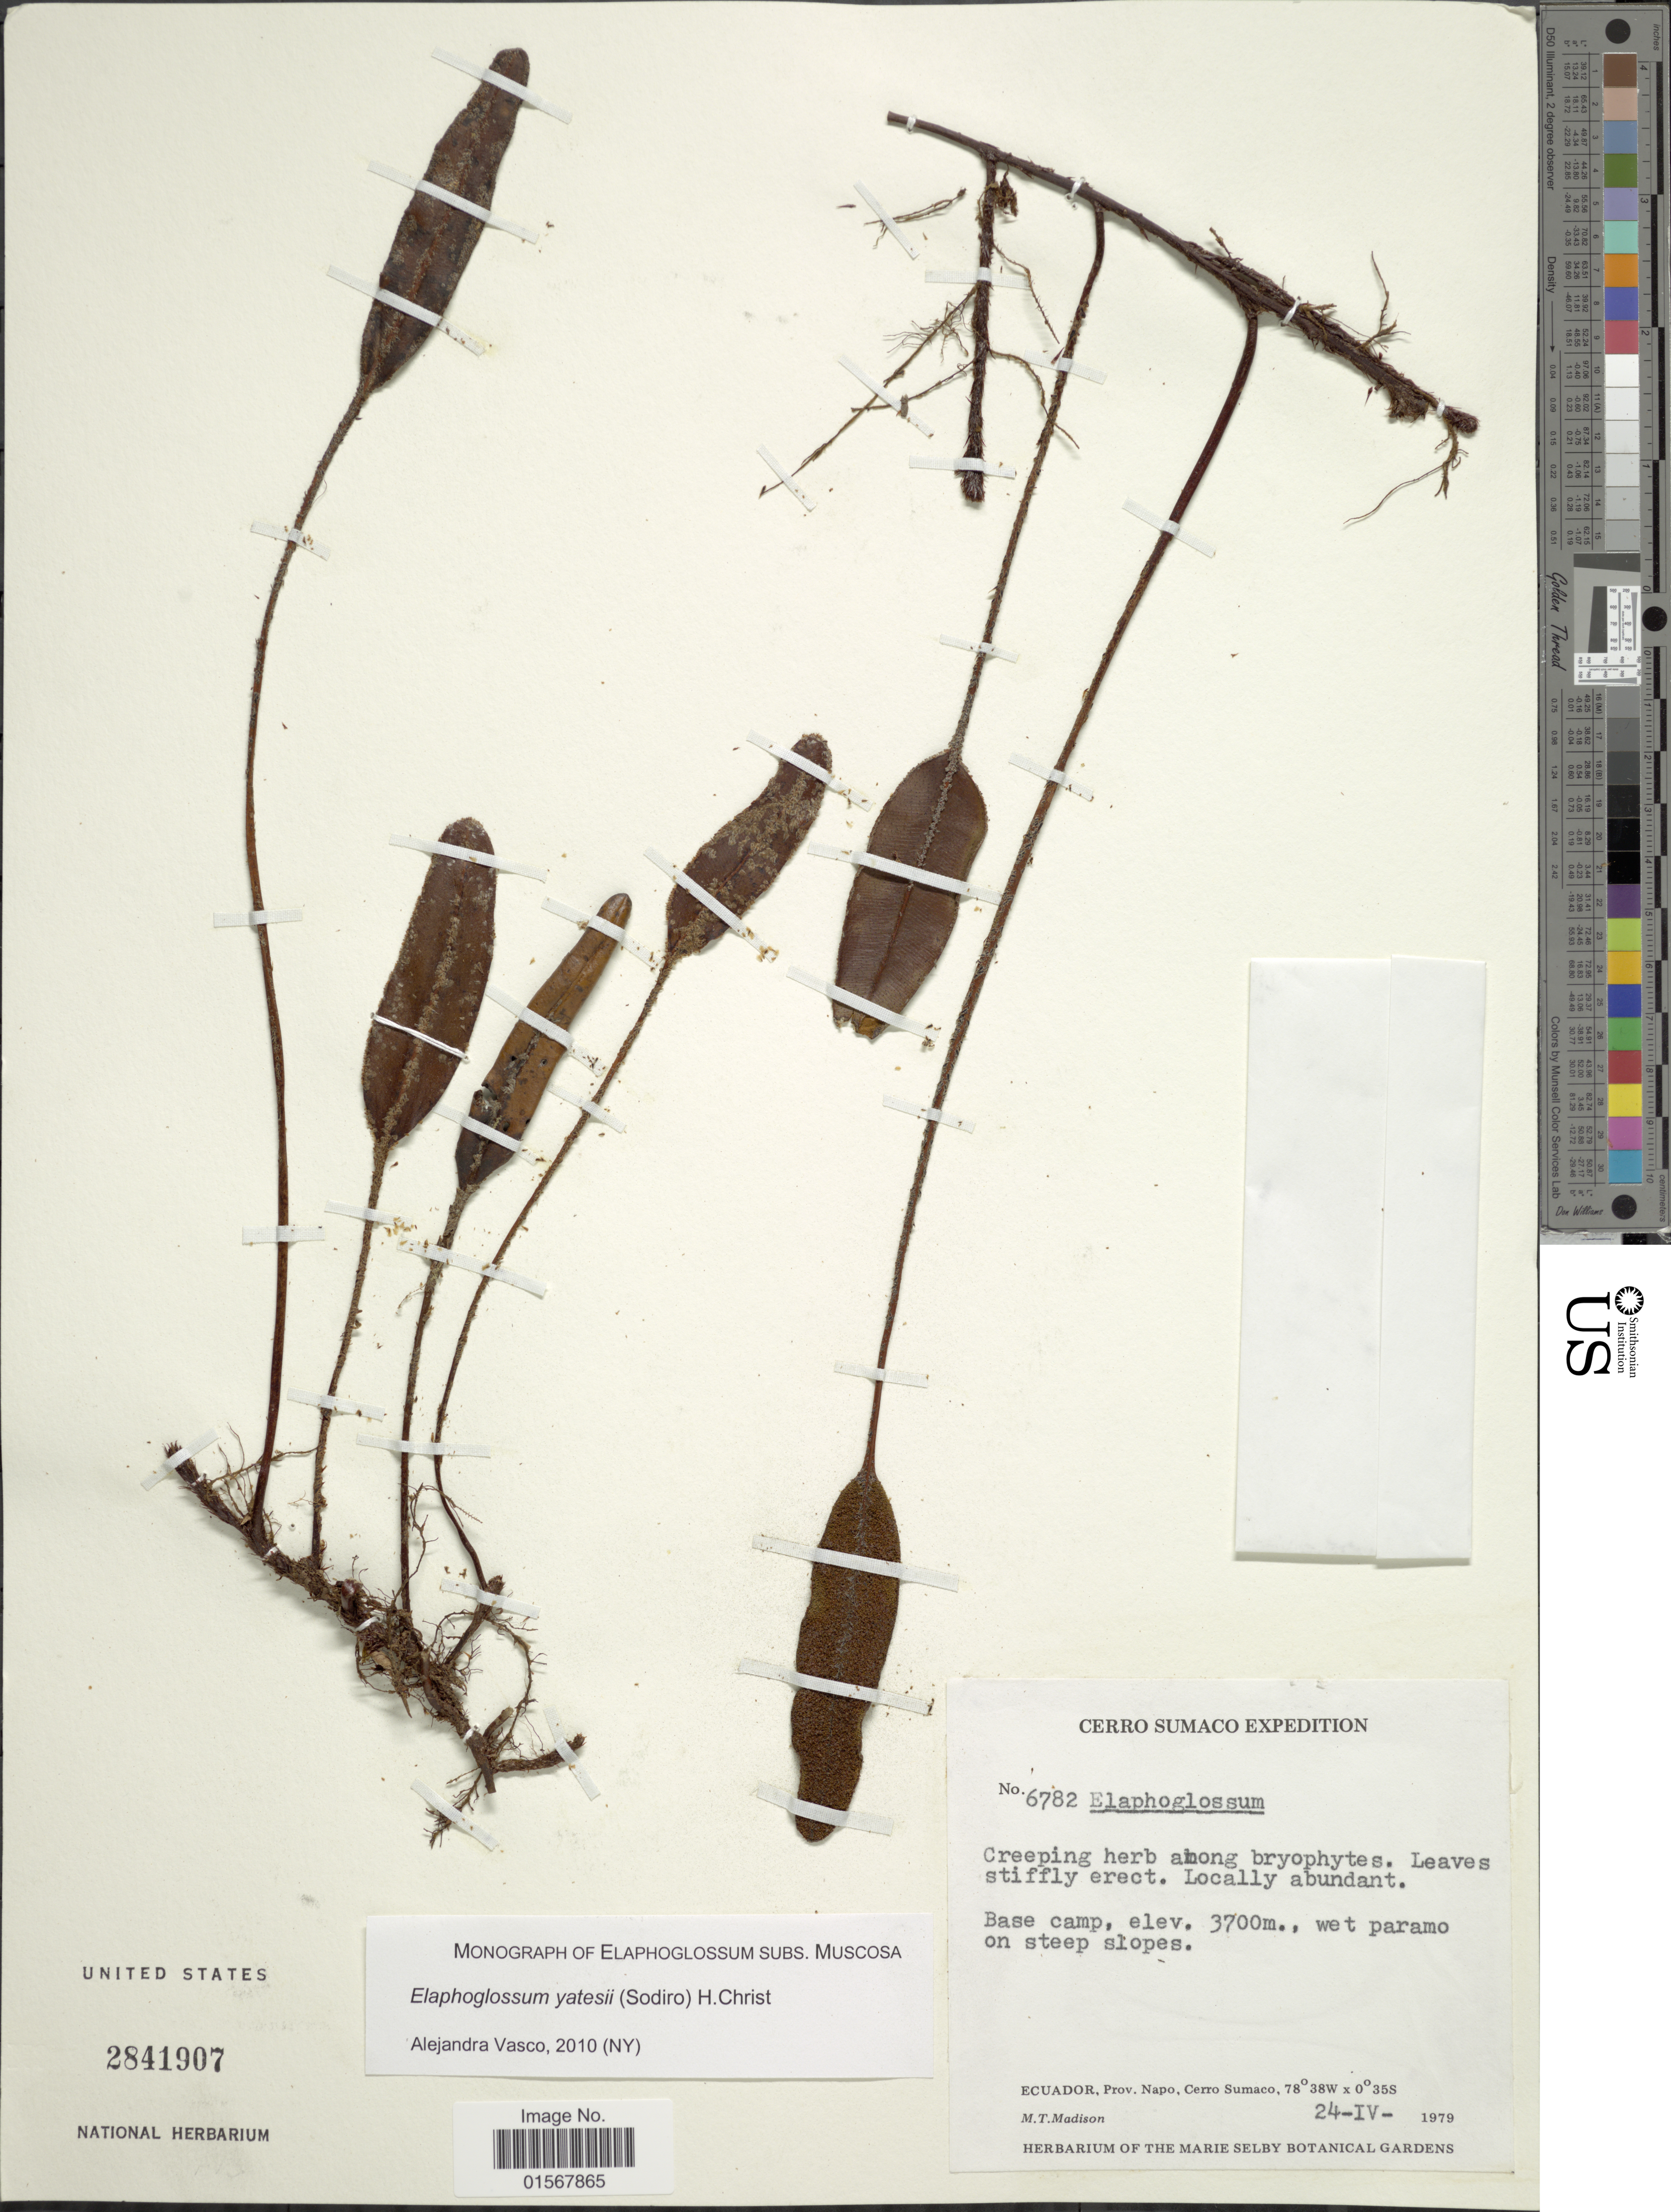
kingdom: Plantae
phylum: Tracheophyta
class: Polypodiopsida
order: Polypodiales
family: Dryopteridaceae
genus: Elaphoglossum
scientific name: Elaphoglossum yatesii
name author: (Sodiro) Christ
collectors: M. T. Madison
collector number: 6782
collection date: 1979-04-24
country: Ecuador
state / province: Napo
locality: Ecuador, Prov. Napo, Cerro Sumaco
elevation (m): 3700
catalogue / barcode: US 2841907